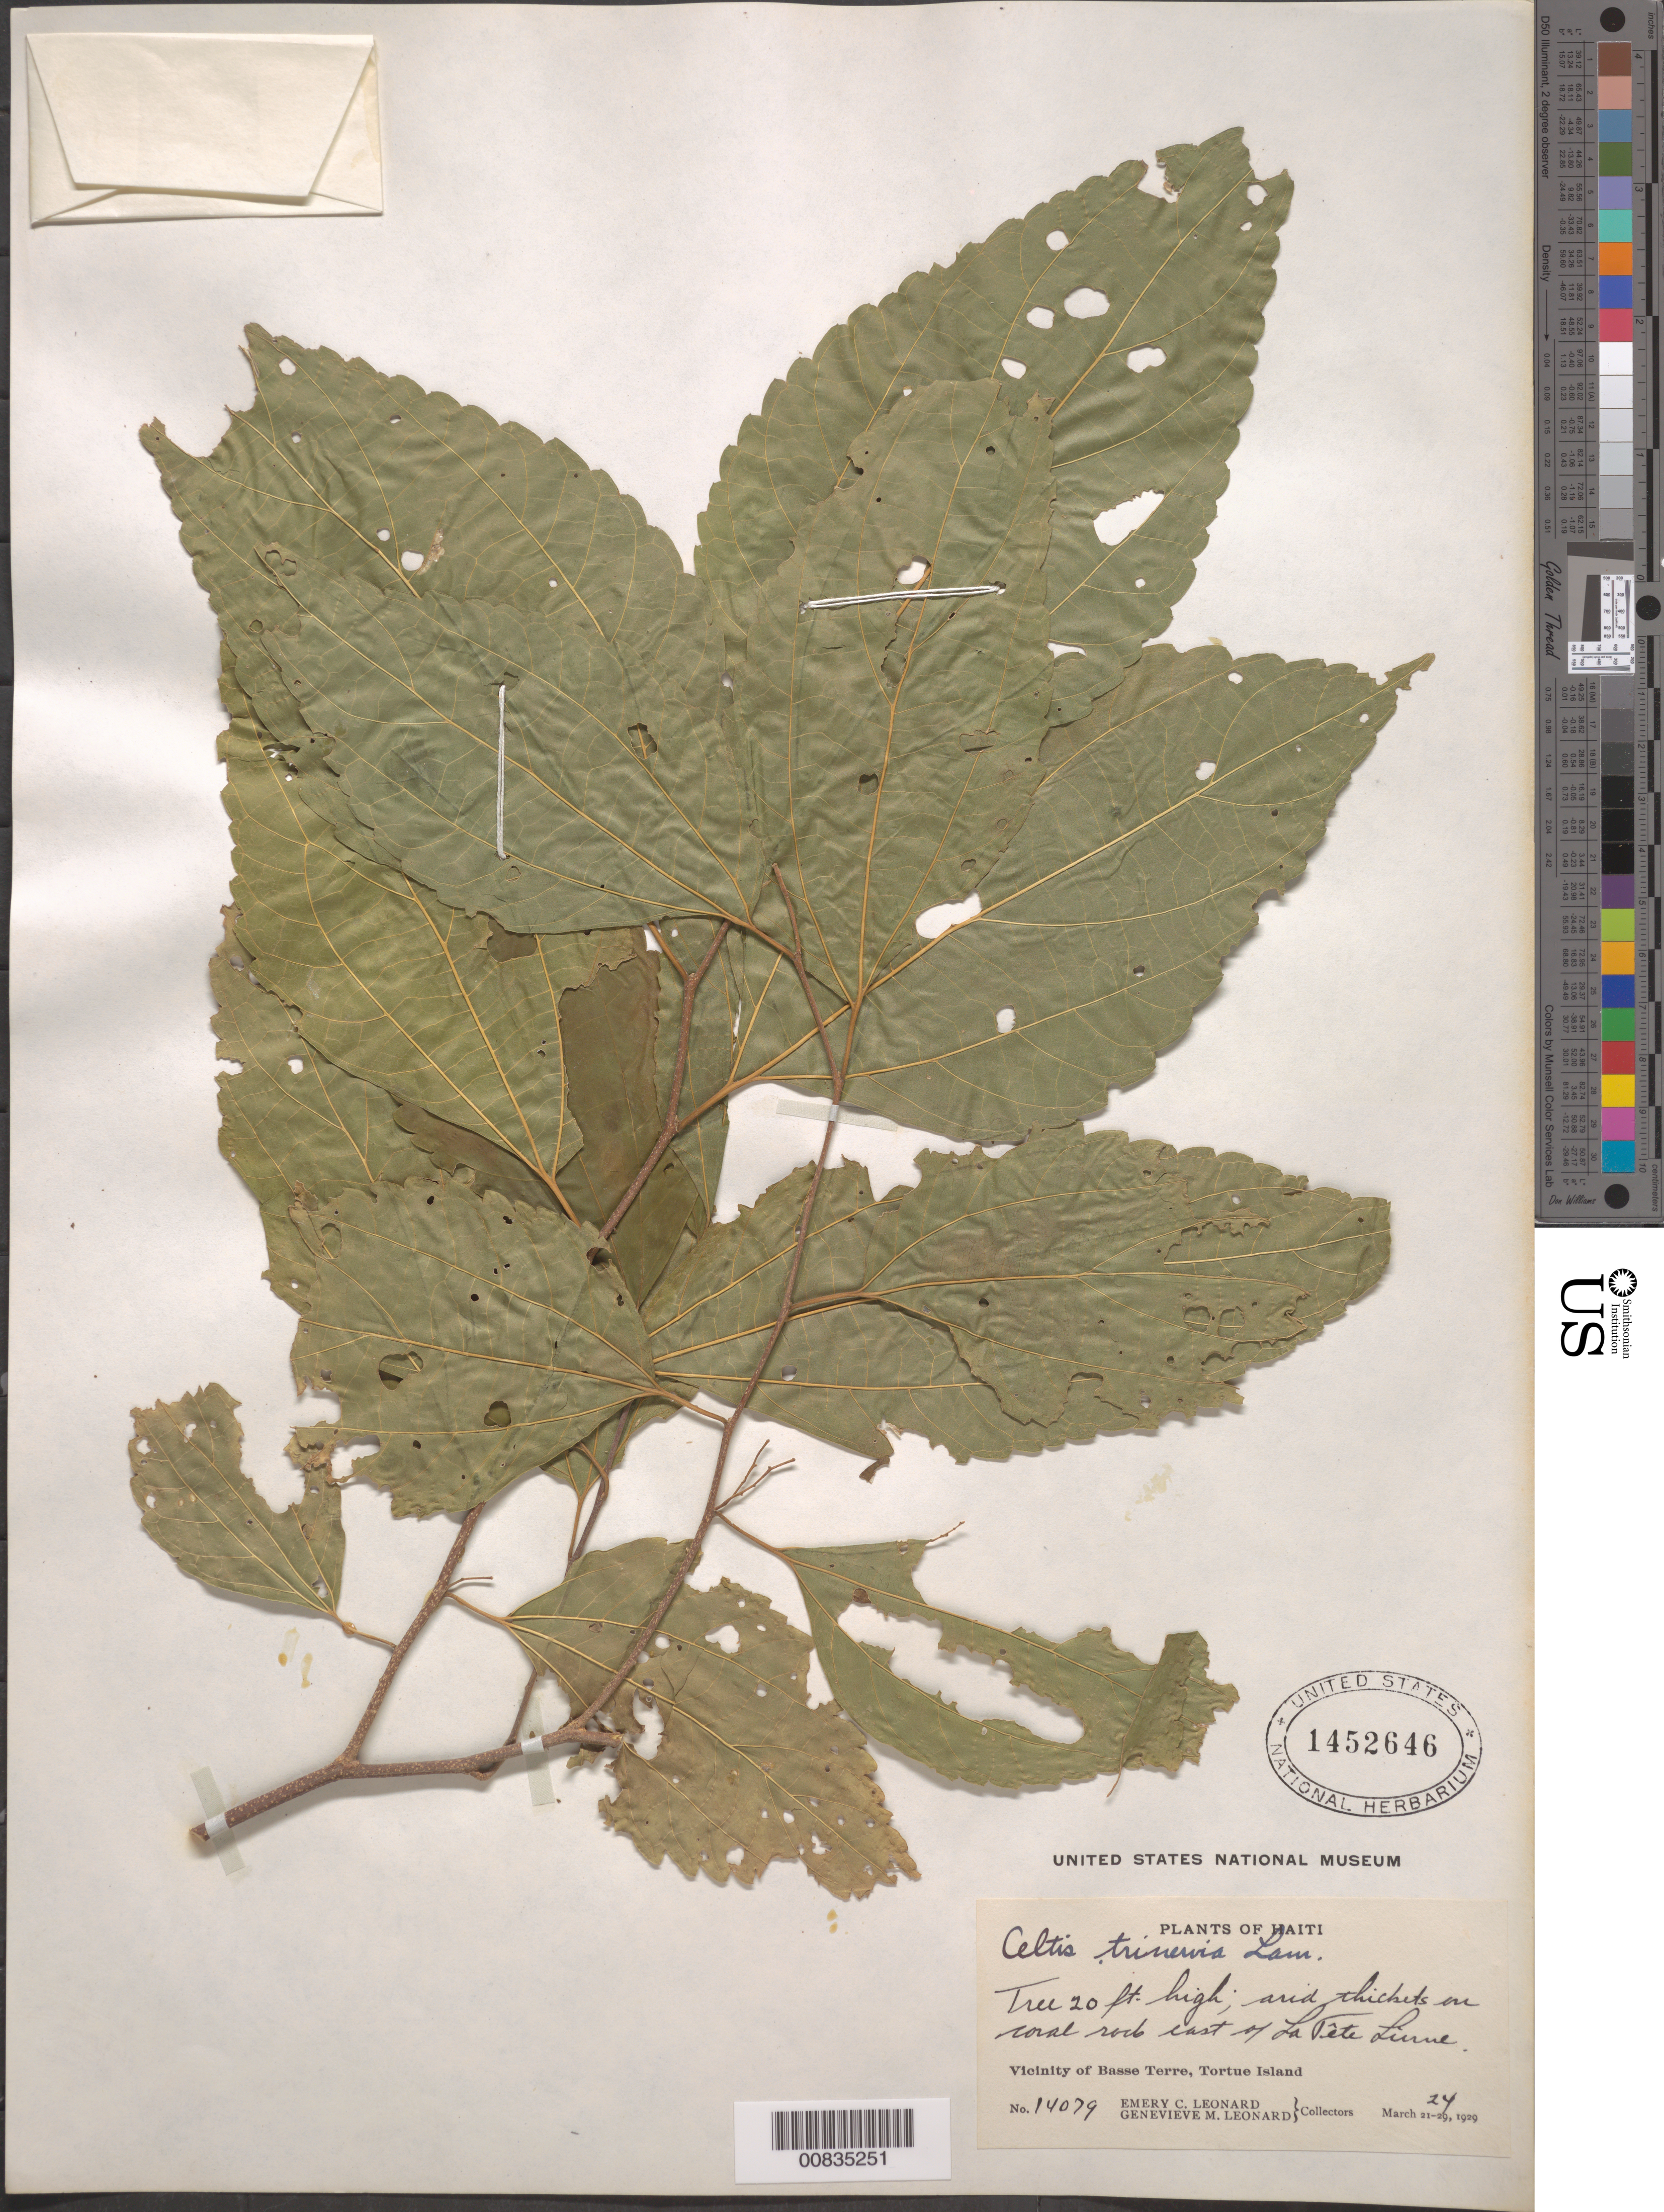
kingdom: Plantae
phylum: Tracheophyta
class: Magnoliopsida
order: Rosales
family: Cannabaceae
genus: Celtis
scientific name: Celtis trinervia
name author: Lam.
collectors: E. C. Leonard & G. M. Leonard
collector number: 14079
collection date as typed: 24 Mar 1929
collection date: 1929-03-24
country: Haiti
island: Île de Tortue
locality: Vicinity of Basse Terre. Arid thickets on coral rock east of la Fête "Linne".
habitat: Arid thicket on coral rock.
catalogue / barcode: US 1452646